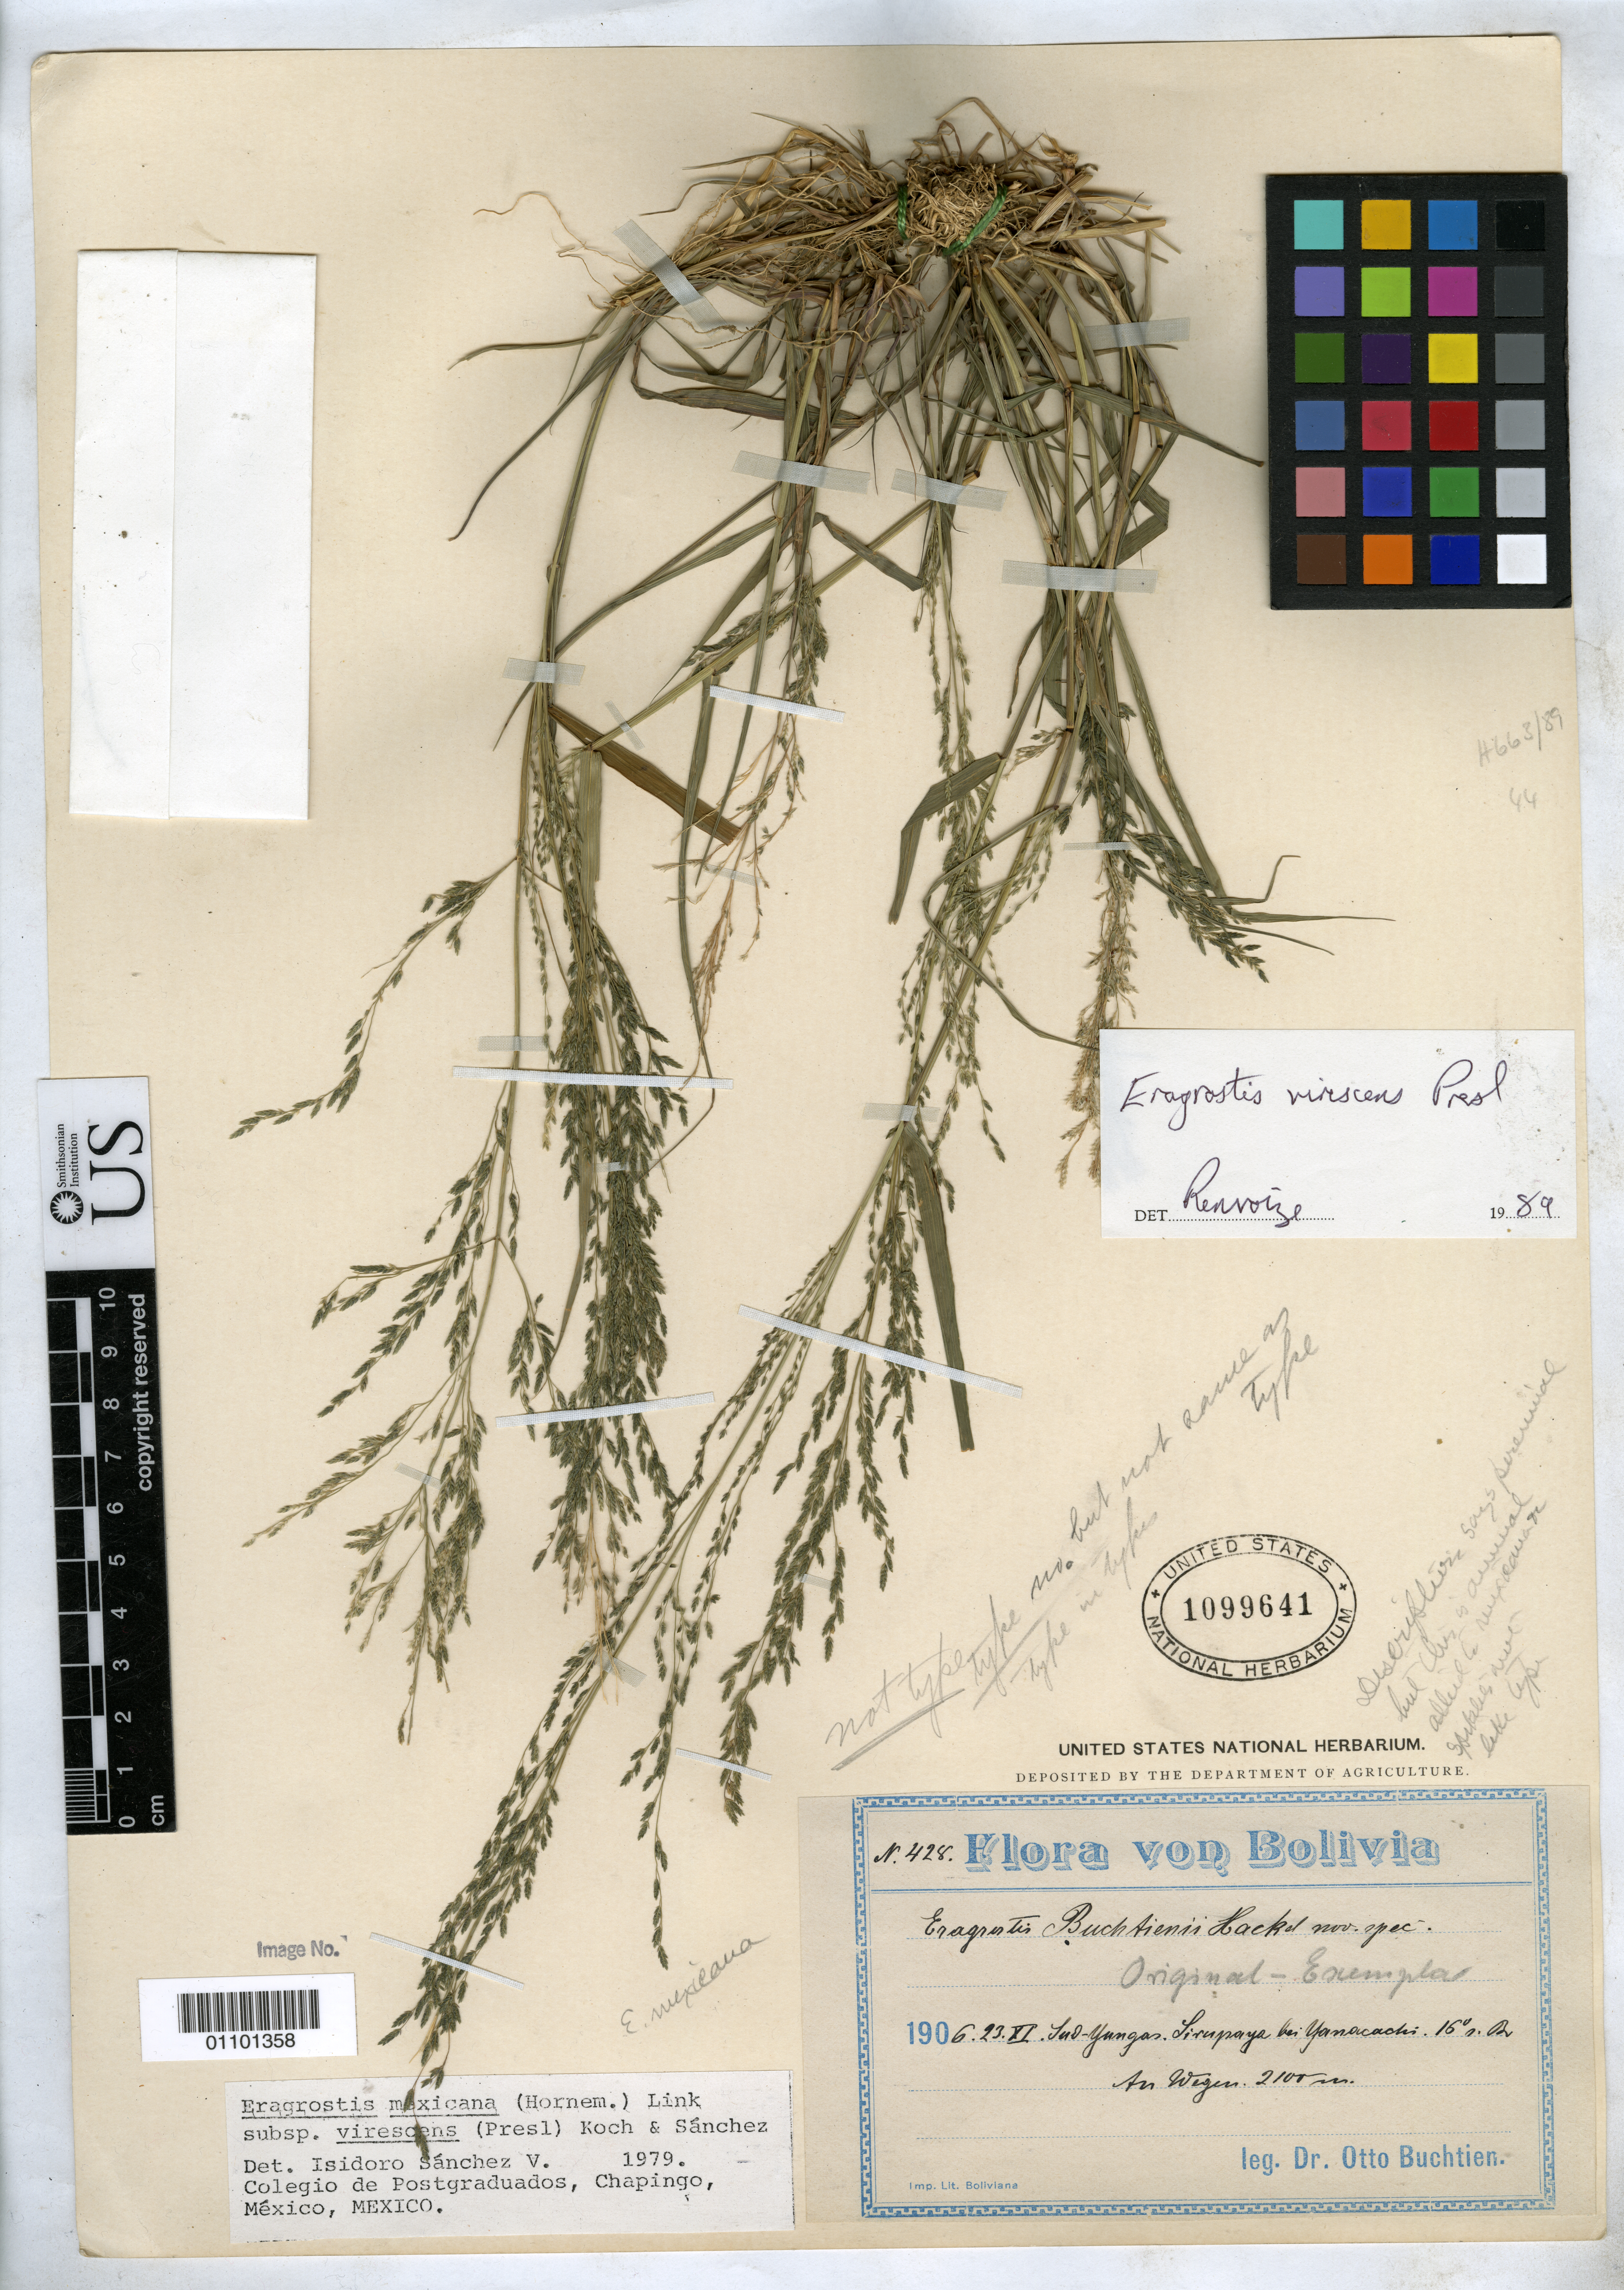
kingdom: Plantae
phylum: Tracheophyta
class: Liliopsida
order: Poales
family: Poaceae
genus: Eragrostis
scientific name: Eragrostis buchtienii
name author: Hack.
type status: Possible Isotype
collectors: O. Buchtien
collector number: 428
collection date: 1906-11-23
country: Bolivia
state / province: La Paz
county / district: Sud-Yungas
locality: Sirupaya bei Yanacachi.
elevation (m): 2100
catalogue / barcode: US 1099641